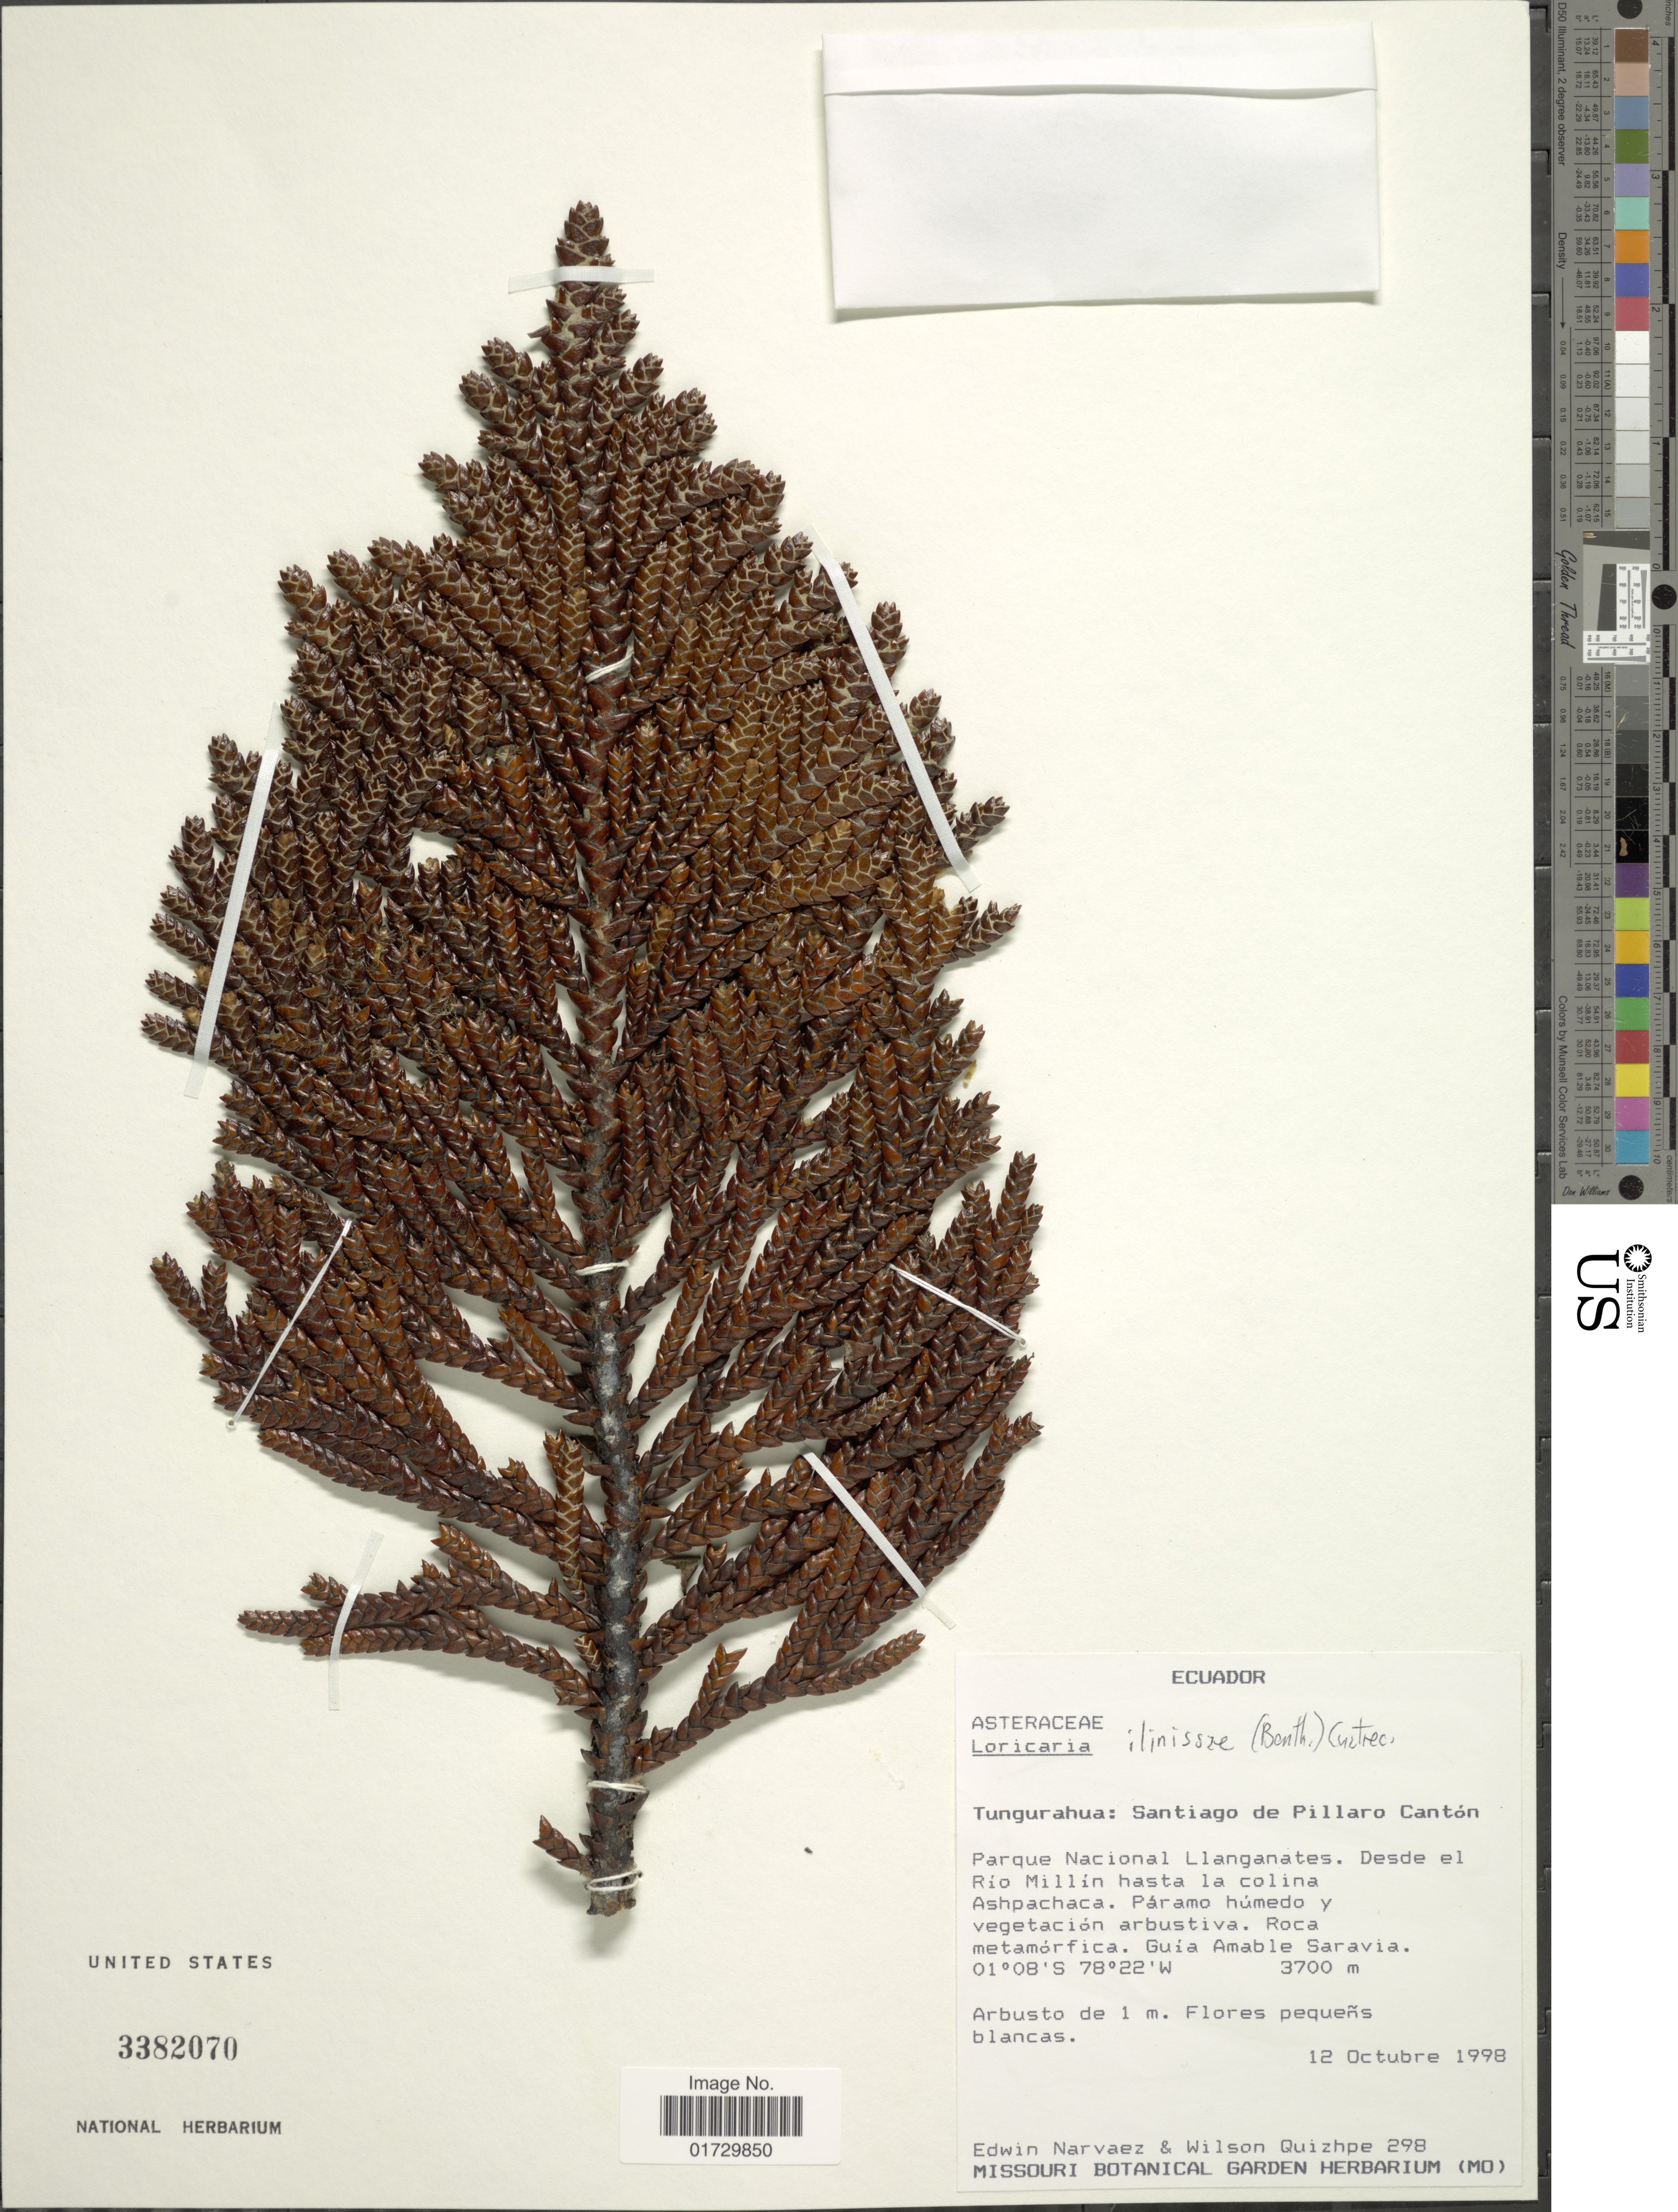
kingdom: Plantae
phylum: Tracheophyta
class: Magnoliopsida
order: Asterales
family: Asteraceae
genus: Loricaria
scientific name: Loricaria ilinissae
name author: (Benth.) Cuatrec.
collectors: E. Narváez & W. Quizhpe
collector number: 298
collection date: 1998-10-12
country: Ecuador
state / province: Tungurahua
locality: Santiago de Pillaro Canton, Parque Nacional Llanganates,. Desde el Rio Millin hasta la colina Aspachaca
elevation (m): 3700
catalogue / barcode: US 3382070